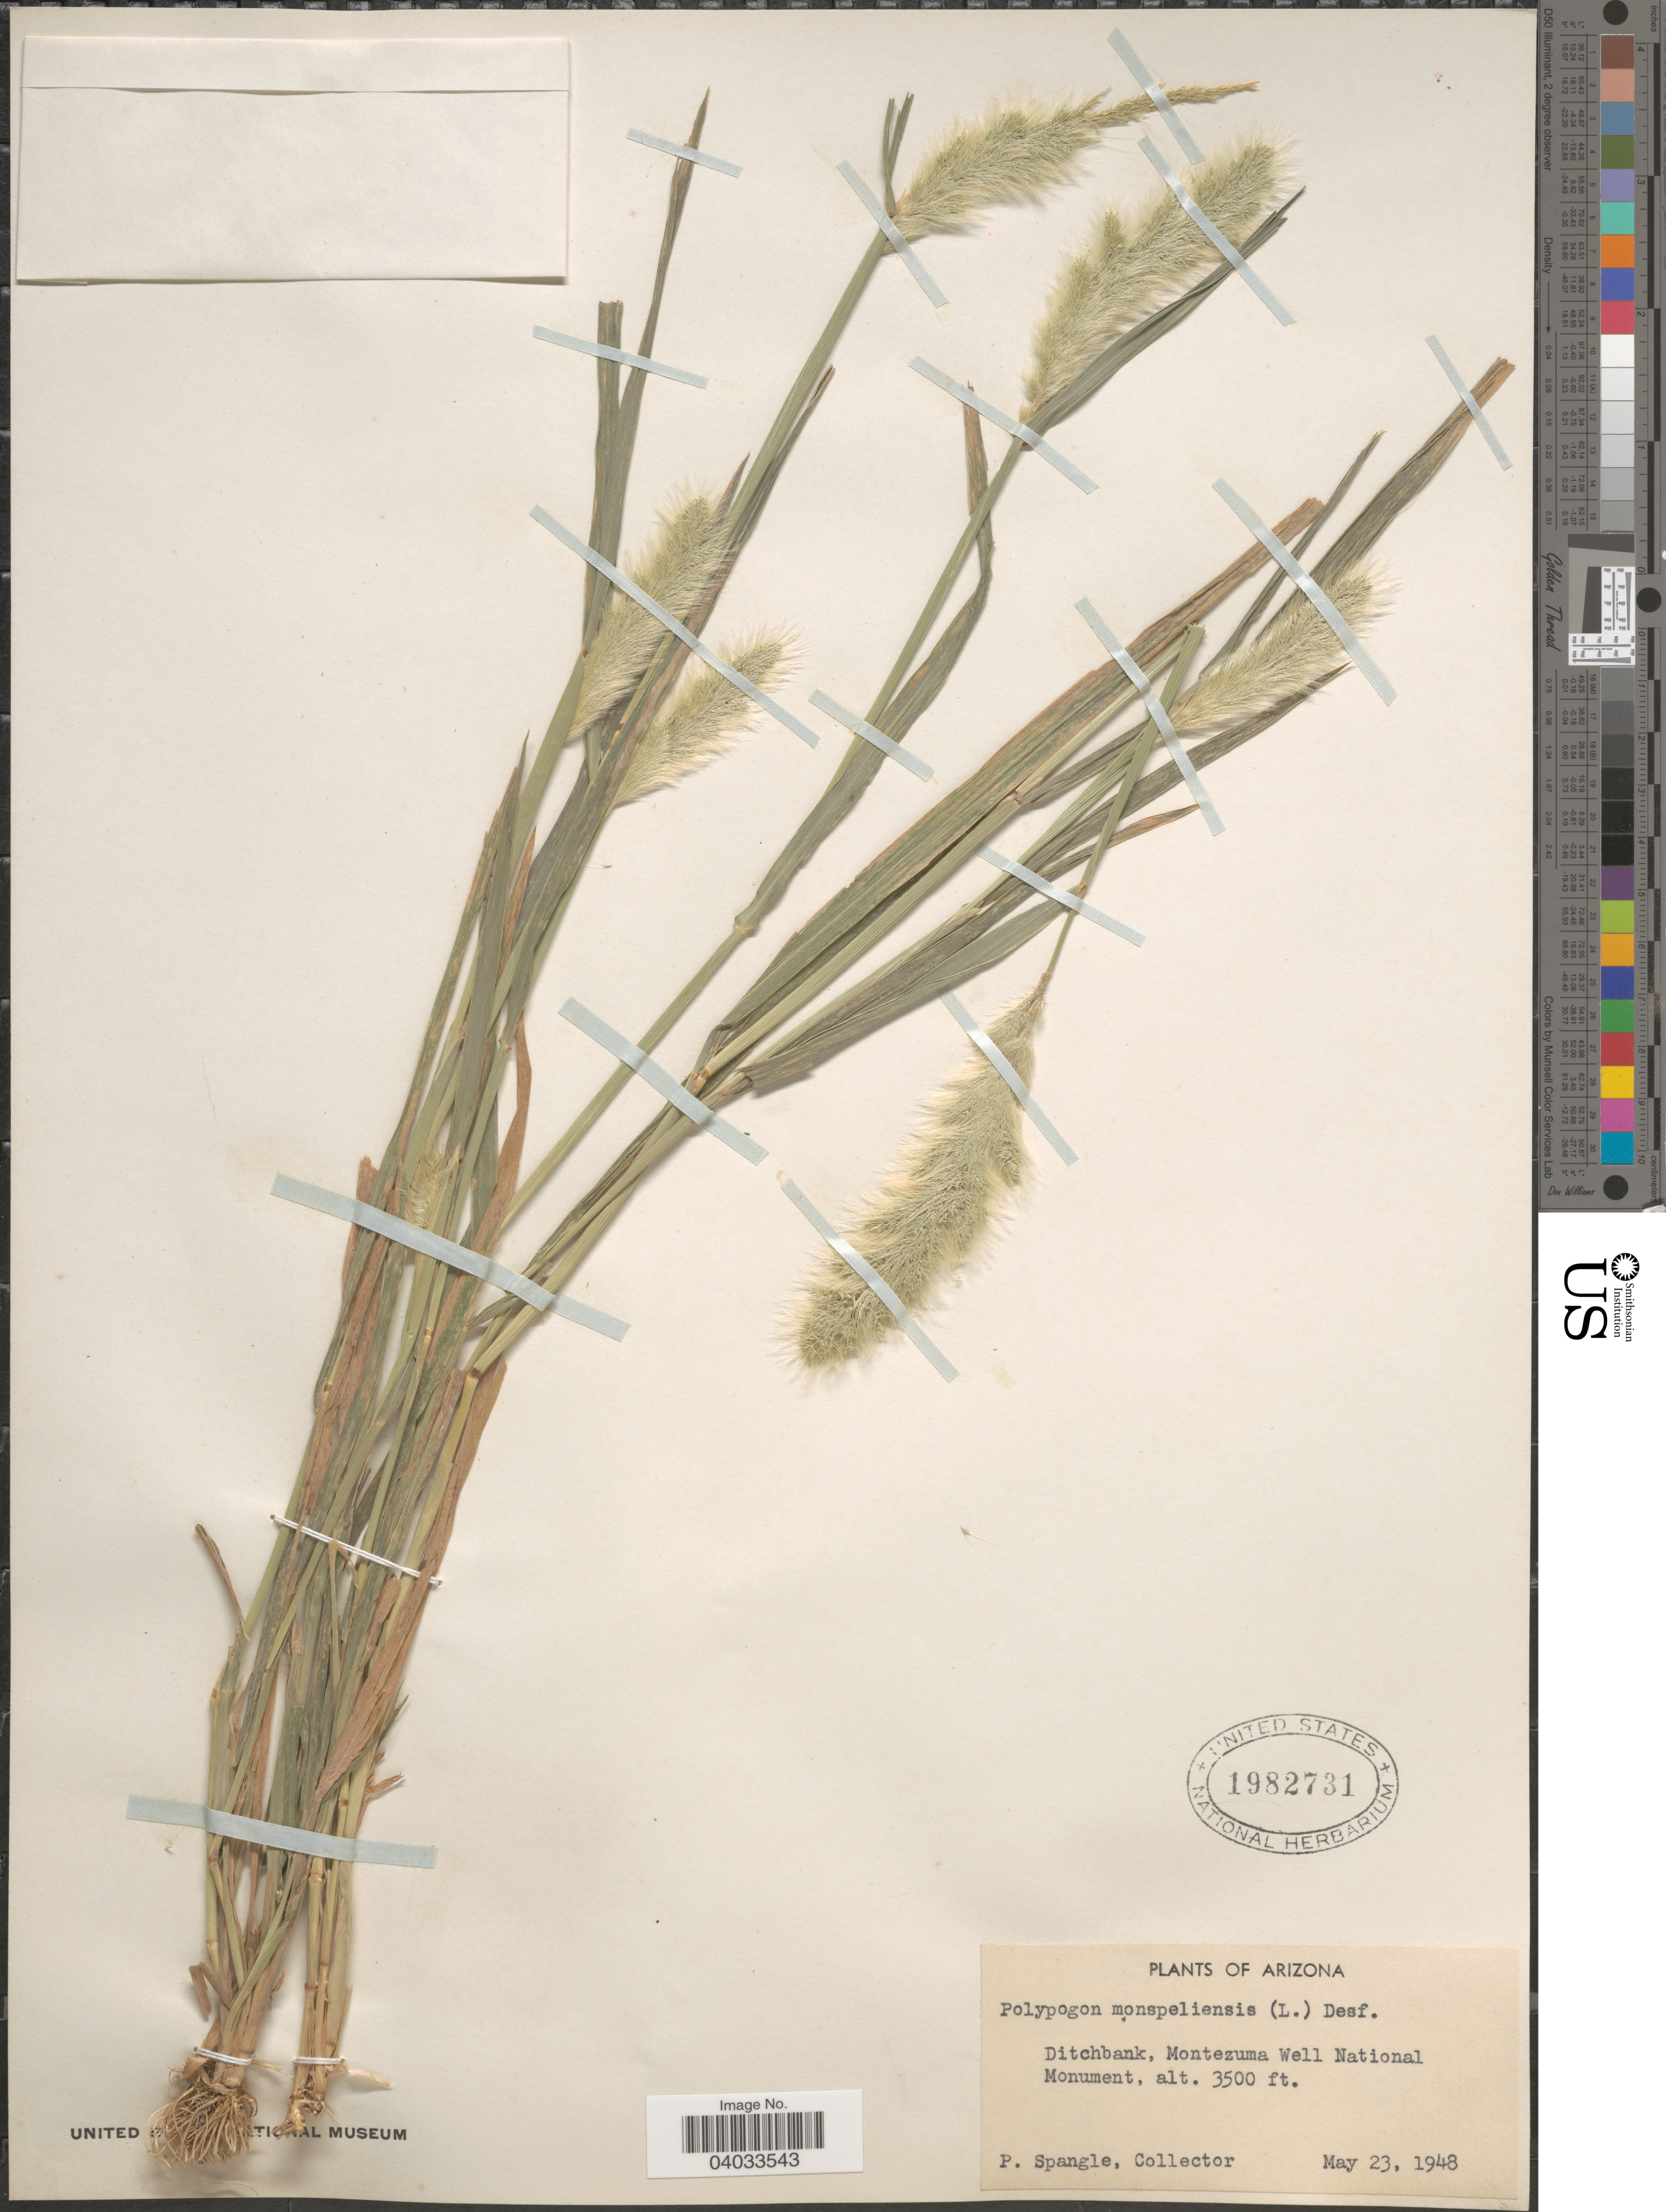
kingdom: Plantae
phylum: Tracheophyta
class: Liliopsida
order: Poales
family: Poaceae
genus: Polypogon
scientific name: Polypogon monspeliensis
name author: (L.) Desf.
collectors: P. Spangle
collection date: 1948-05-23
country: United States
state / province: Arizona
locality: Ditchbank, Montezuma Well National Monument.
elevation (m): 1067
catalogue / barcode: US 1982731